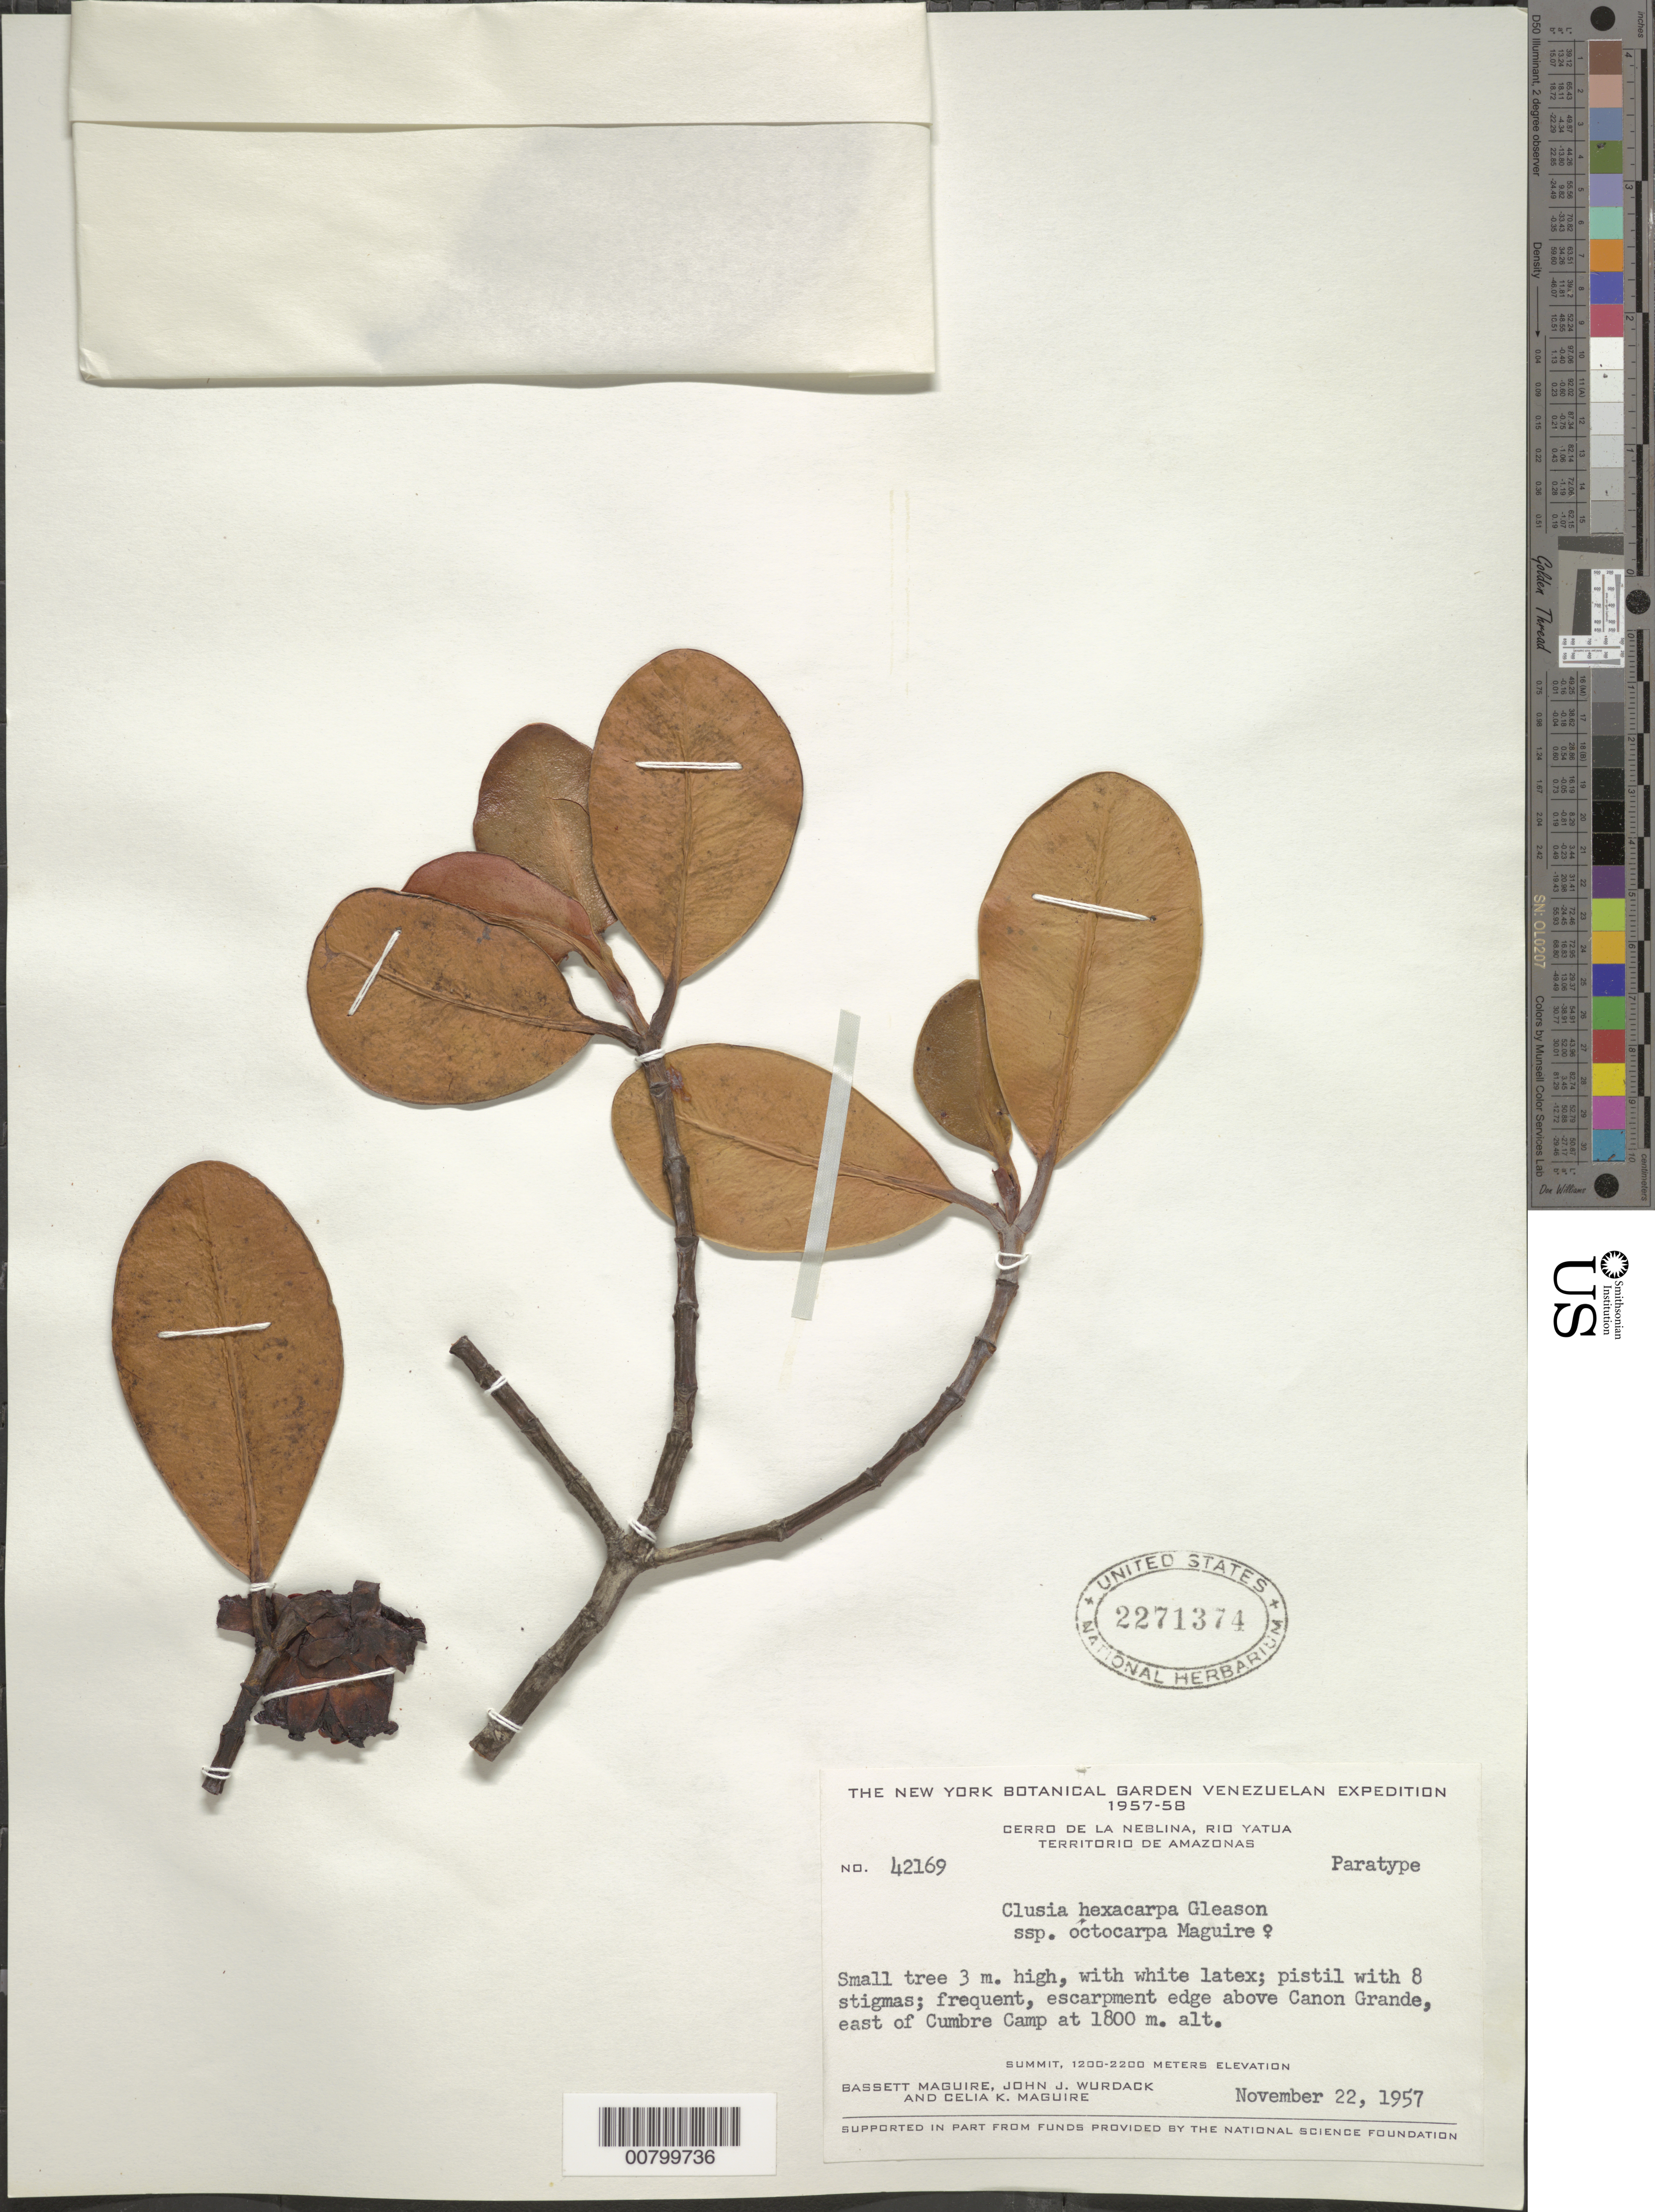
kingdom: Plantae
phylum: Tracheophyta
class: Magnoliopsida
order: Malpighiales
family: Clusiaceae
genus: Clusia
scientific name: Clusia hexacarpa subsp. octocarpa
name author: Maguire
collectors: B. Maguire, J. J. Wurdack & C. K. Maguire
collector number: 42169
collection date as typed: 22-Nov-57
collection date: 1957-11-22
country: Venezuela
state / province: Amazonas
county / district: Río Negro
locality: Cerro de la Neblina, Río Yatua, along Cañon Grande, E of Cumbre Camp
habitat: Escarpment edge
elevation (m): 1800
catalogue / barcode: US 2271374